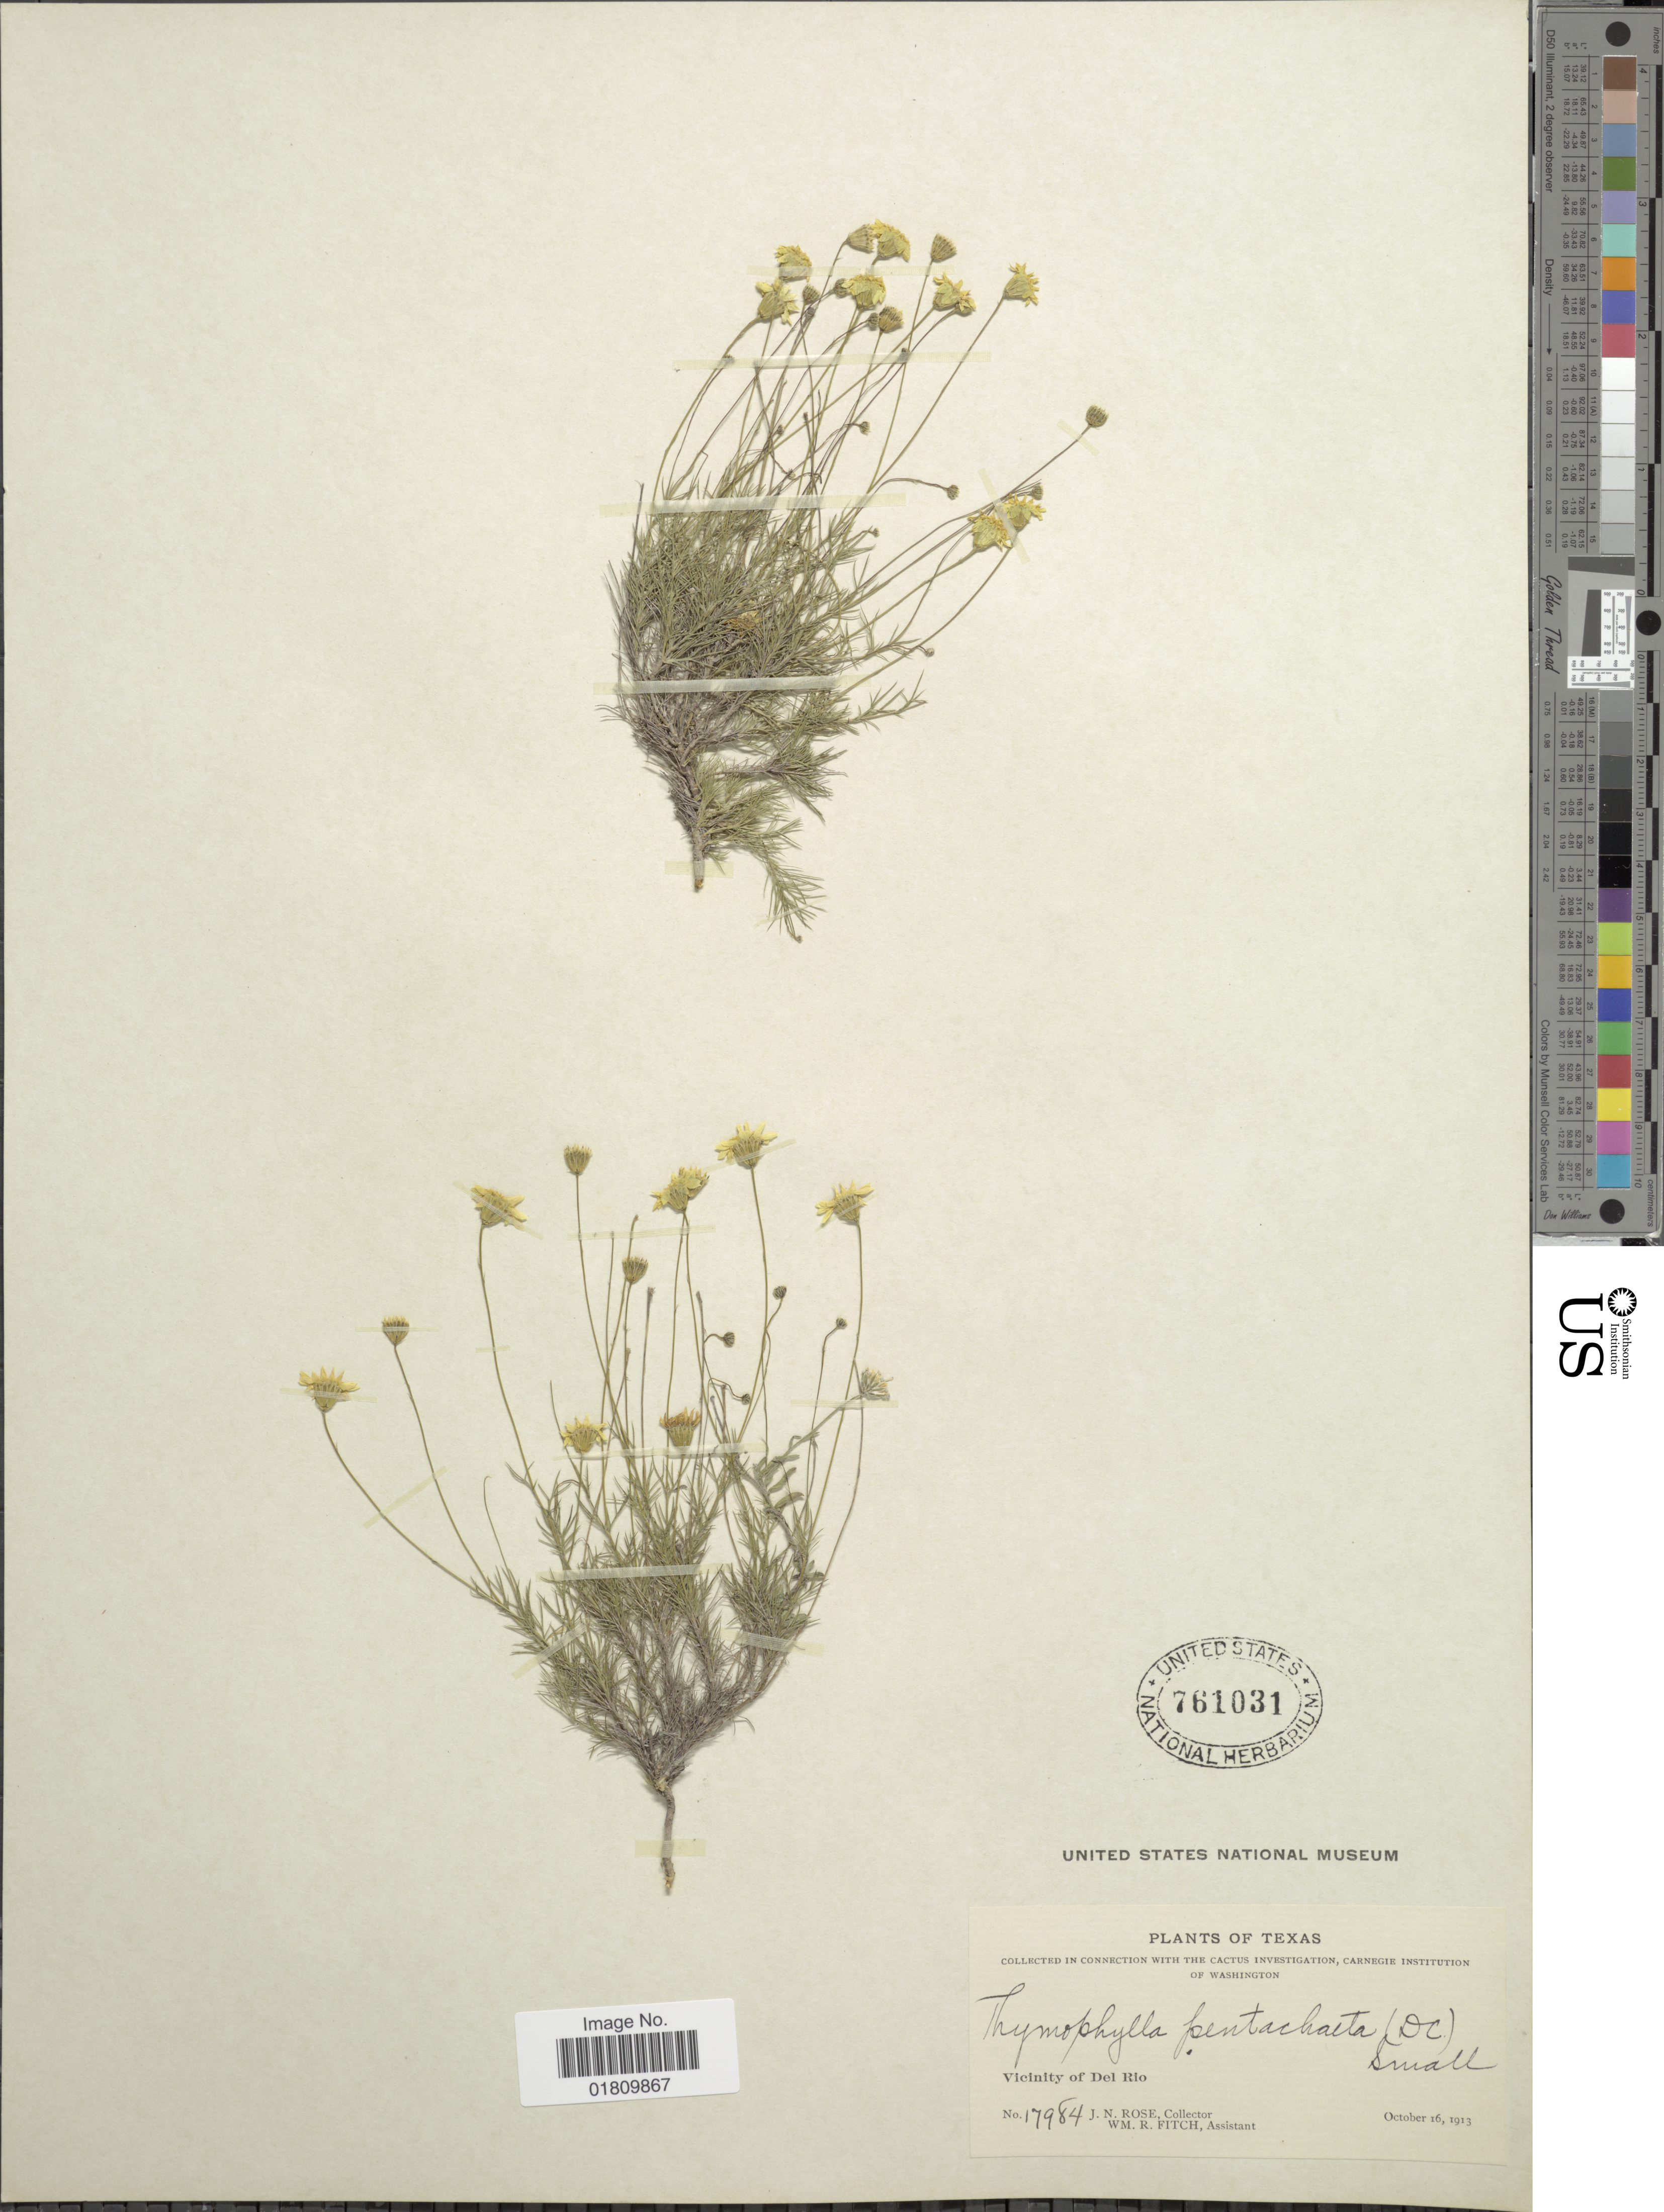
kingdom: Plantae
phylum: Tracheophyta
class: Magnoliopsida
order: Asterales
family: Asteraceae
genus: Thymophylla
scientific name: Thymophylla pentachaeta var. belenidium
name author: (DC.) Strother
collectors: J. N. Rose & W. R. Fitch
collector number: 17684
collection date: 1913-10-16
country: United States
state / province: Texas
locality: Vicinity of Del Rio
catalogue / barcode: US 761031